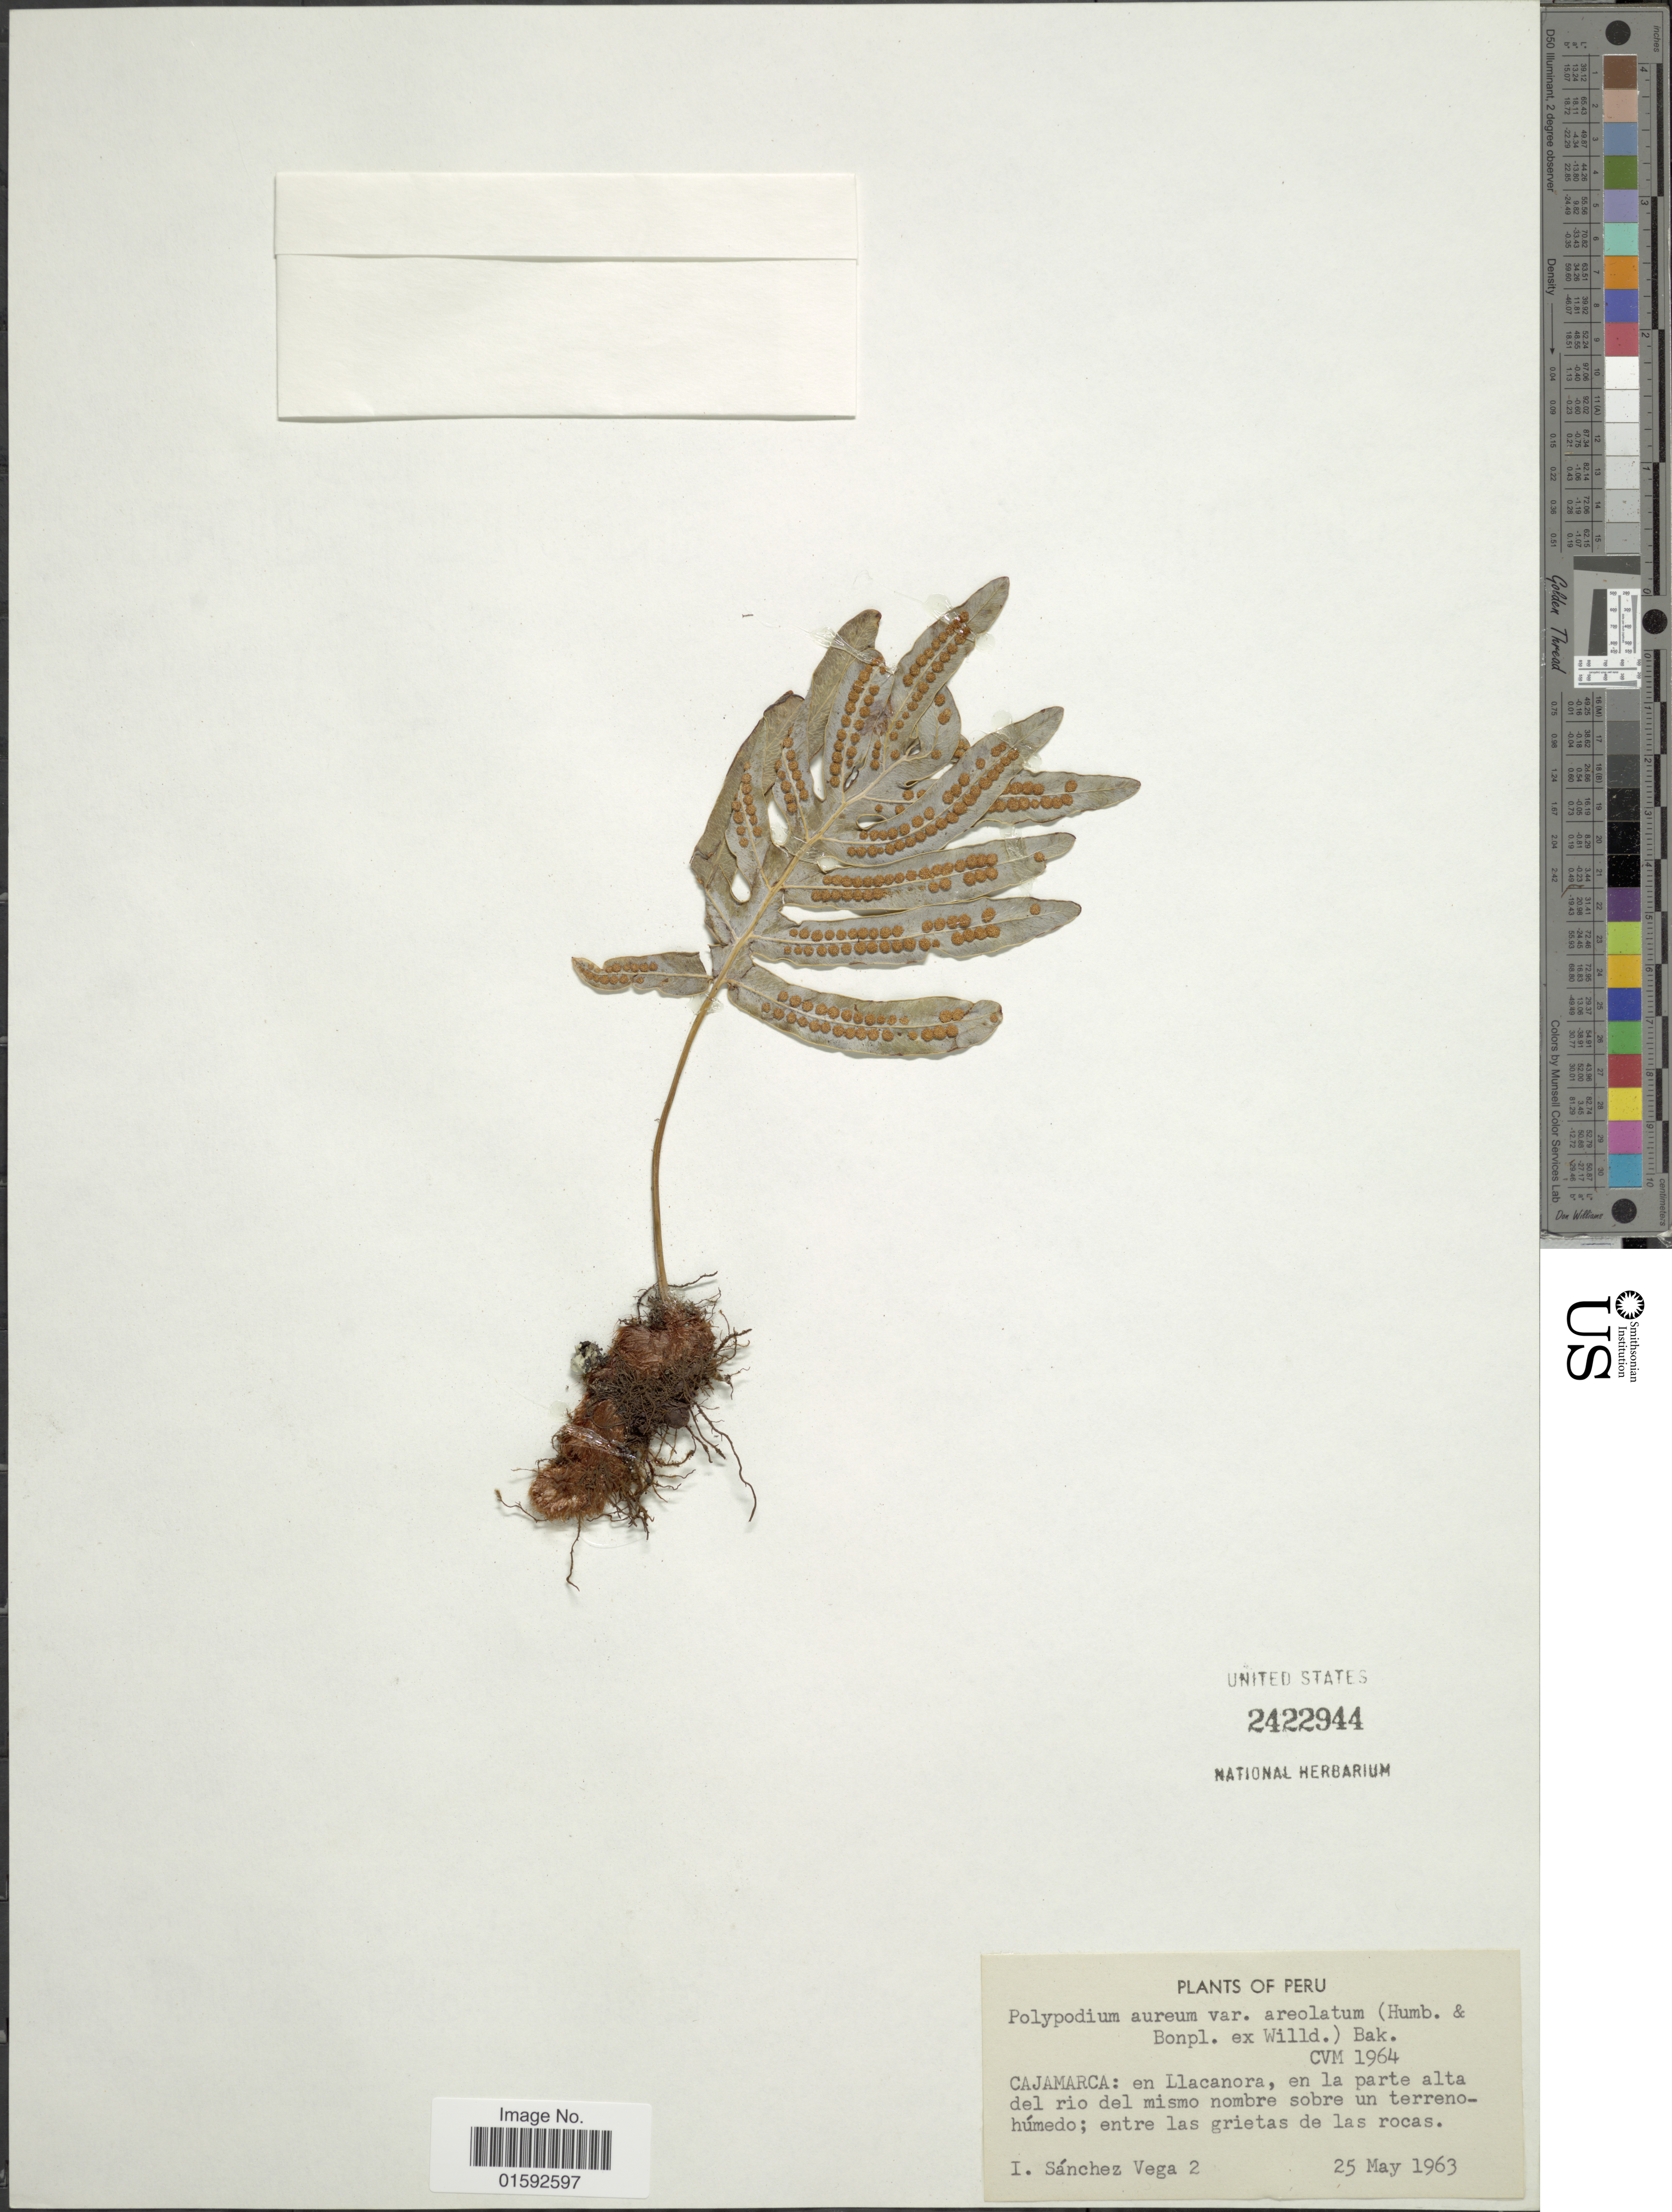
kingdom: Plantae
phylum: Tracheophyta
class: Polypodiopsida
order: Polypodiales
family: Polypodiaceae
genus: Phlebodium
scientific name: Phlebodium pseudoaureum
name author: (Cav.) Lellinger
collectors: I. Sánchez Vega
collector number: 2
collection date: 1963-05-25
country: Peru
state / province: Cajamarca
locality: Pera, Cajamarca: en Llacanora, en la parta alta del rio del mismo nombre sobre un trreno-húmedo.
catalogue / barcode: US 2422944